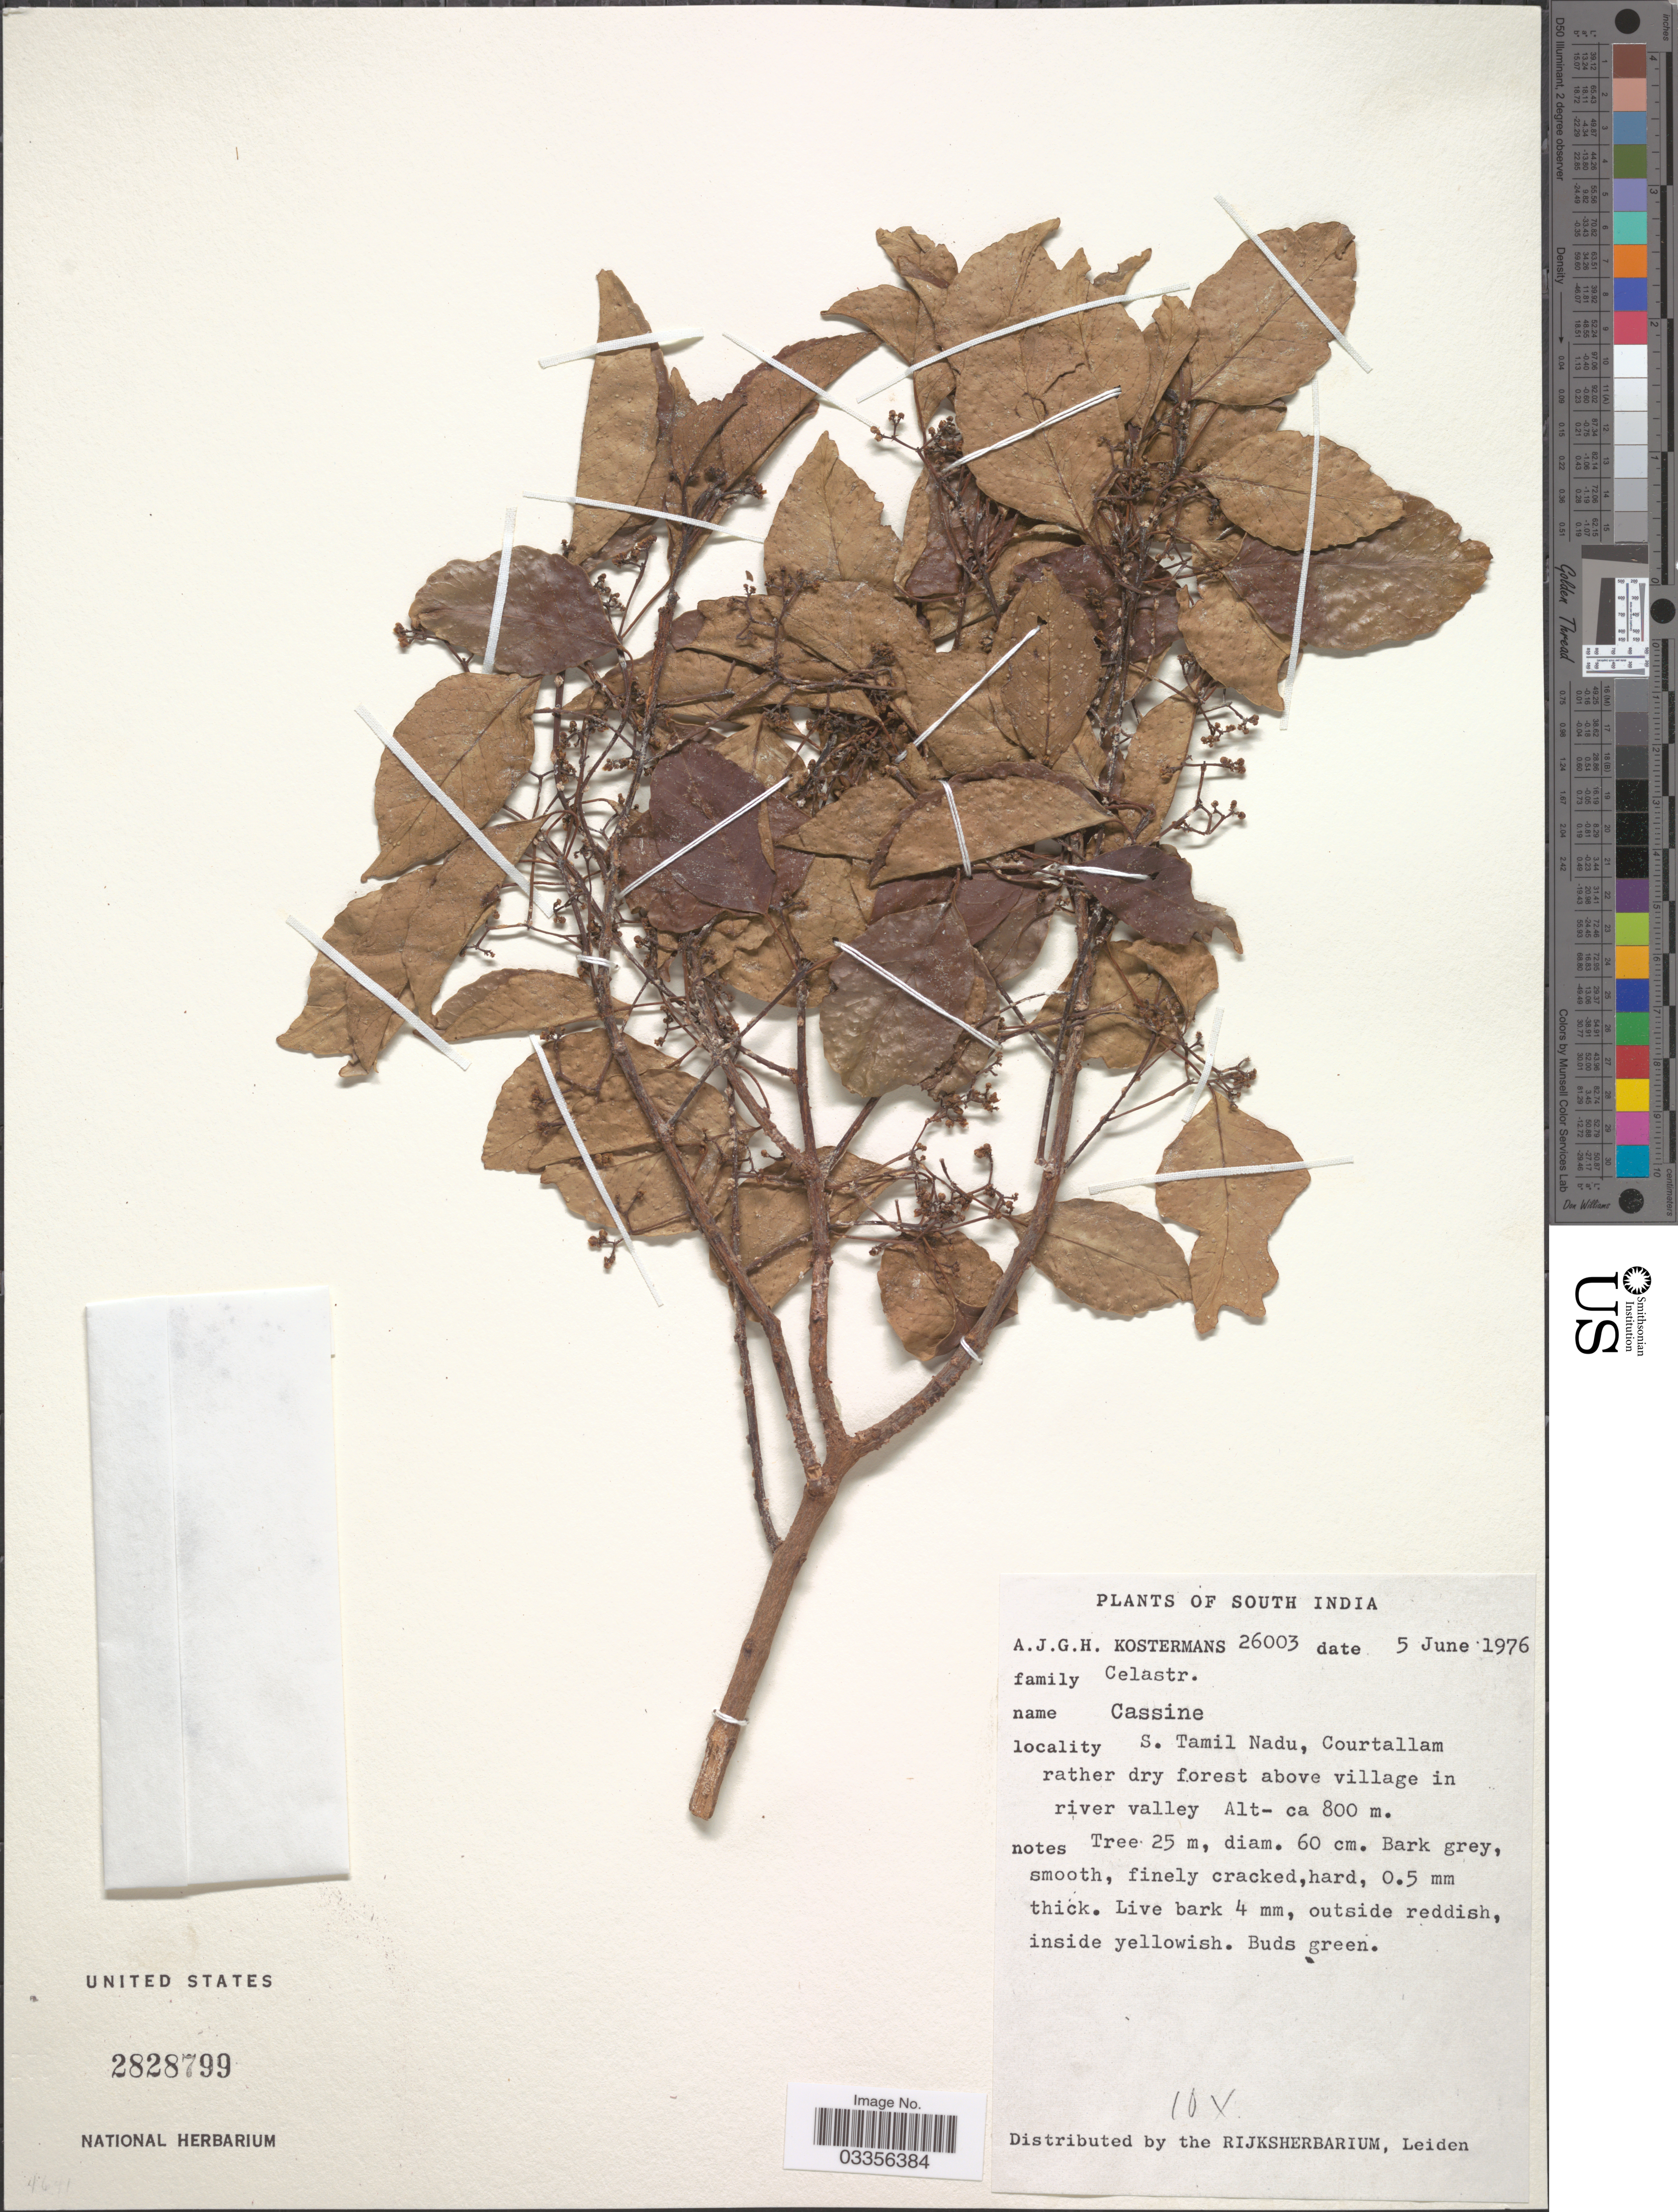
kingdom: Plantae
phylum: Tracheophyta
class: Magnoliopsida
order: Celastrales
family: Celastraceae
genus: Cassine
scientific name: Cassine sp.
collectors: A. J. G. Kostermans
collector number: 26003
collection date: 1976-06-05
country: India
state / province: Tamil Nadu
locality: South India. S. Tamil Nadu. Courtallam rather forest above village in river valley.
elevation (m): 800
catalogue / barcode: US 2828799